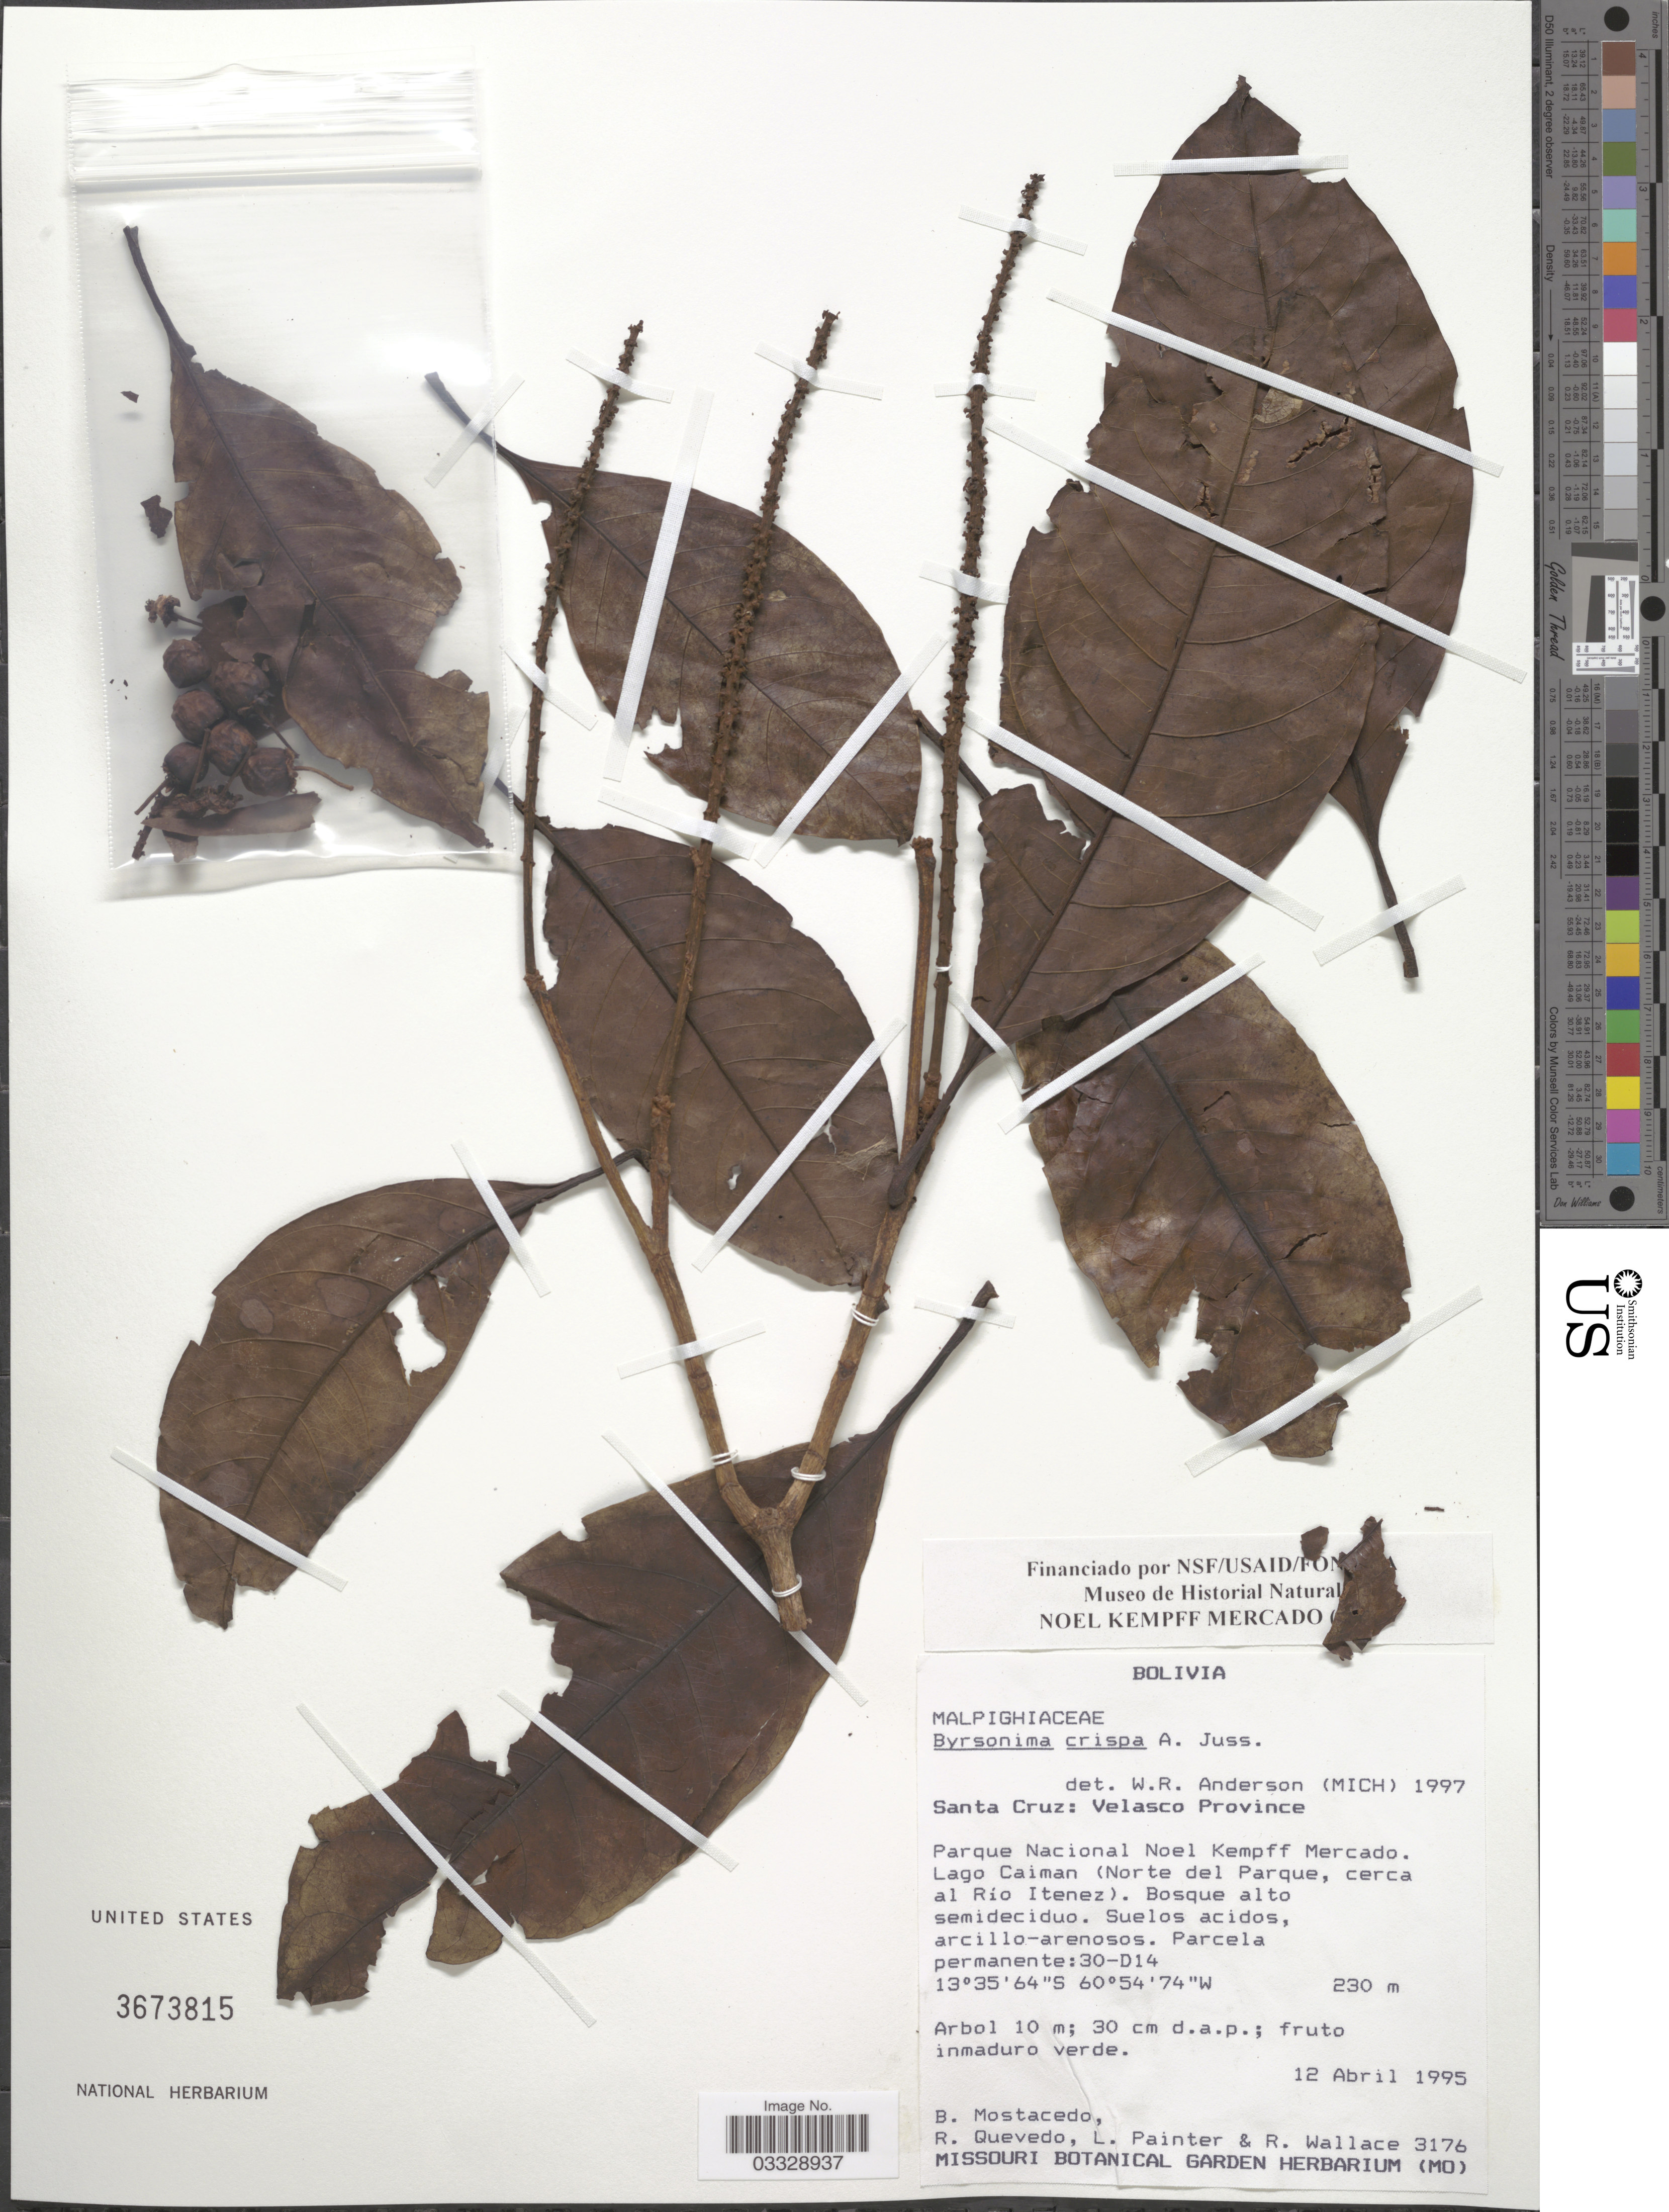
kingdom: Plantae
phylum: Tracheophyta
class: Magnoliopsida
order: Malpighiales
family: Malpighiaceae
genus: Byrsonima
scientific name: Byrsonima crispa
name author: A. Juss.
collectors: B. Mostacedo, R. Quevedo, L. Painter & R. Wallace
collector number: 3176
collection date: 1995-04-12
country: Bolivia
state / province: Santa Cruz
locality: Velasco Province. Parque Nacional Noel Kempff Mercado. Lago Caiman (Norte del Parque, cerca al Río Itenez).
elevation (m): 230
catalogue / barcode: US 3673815